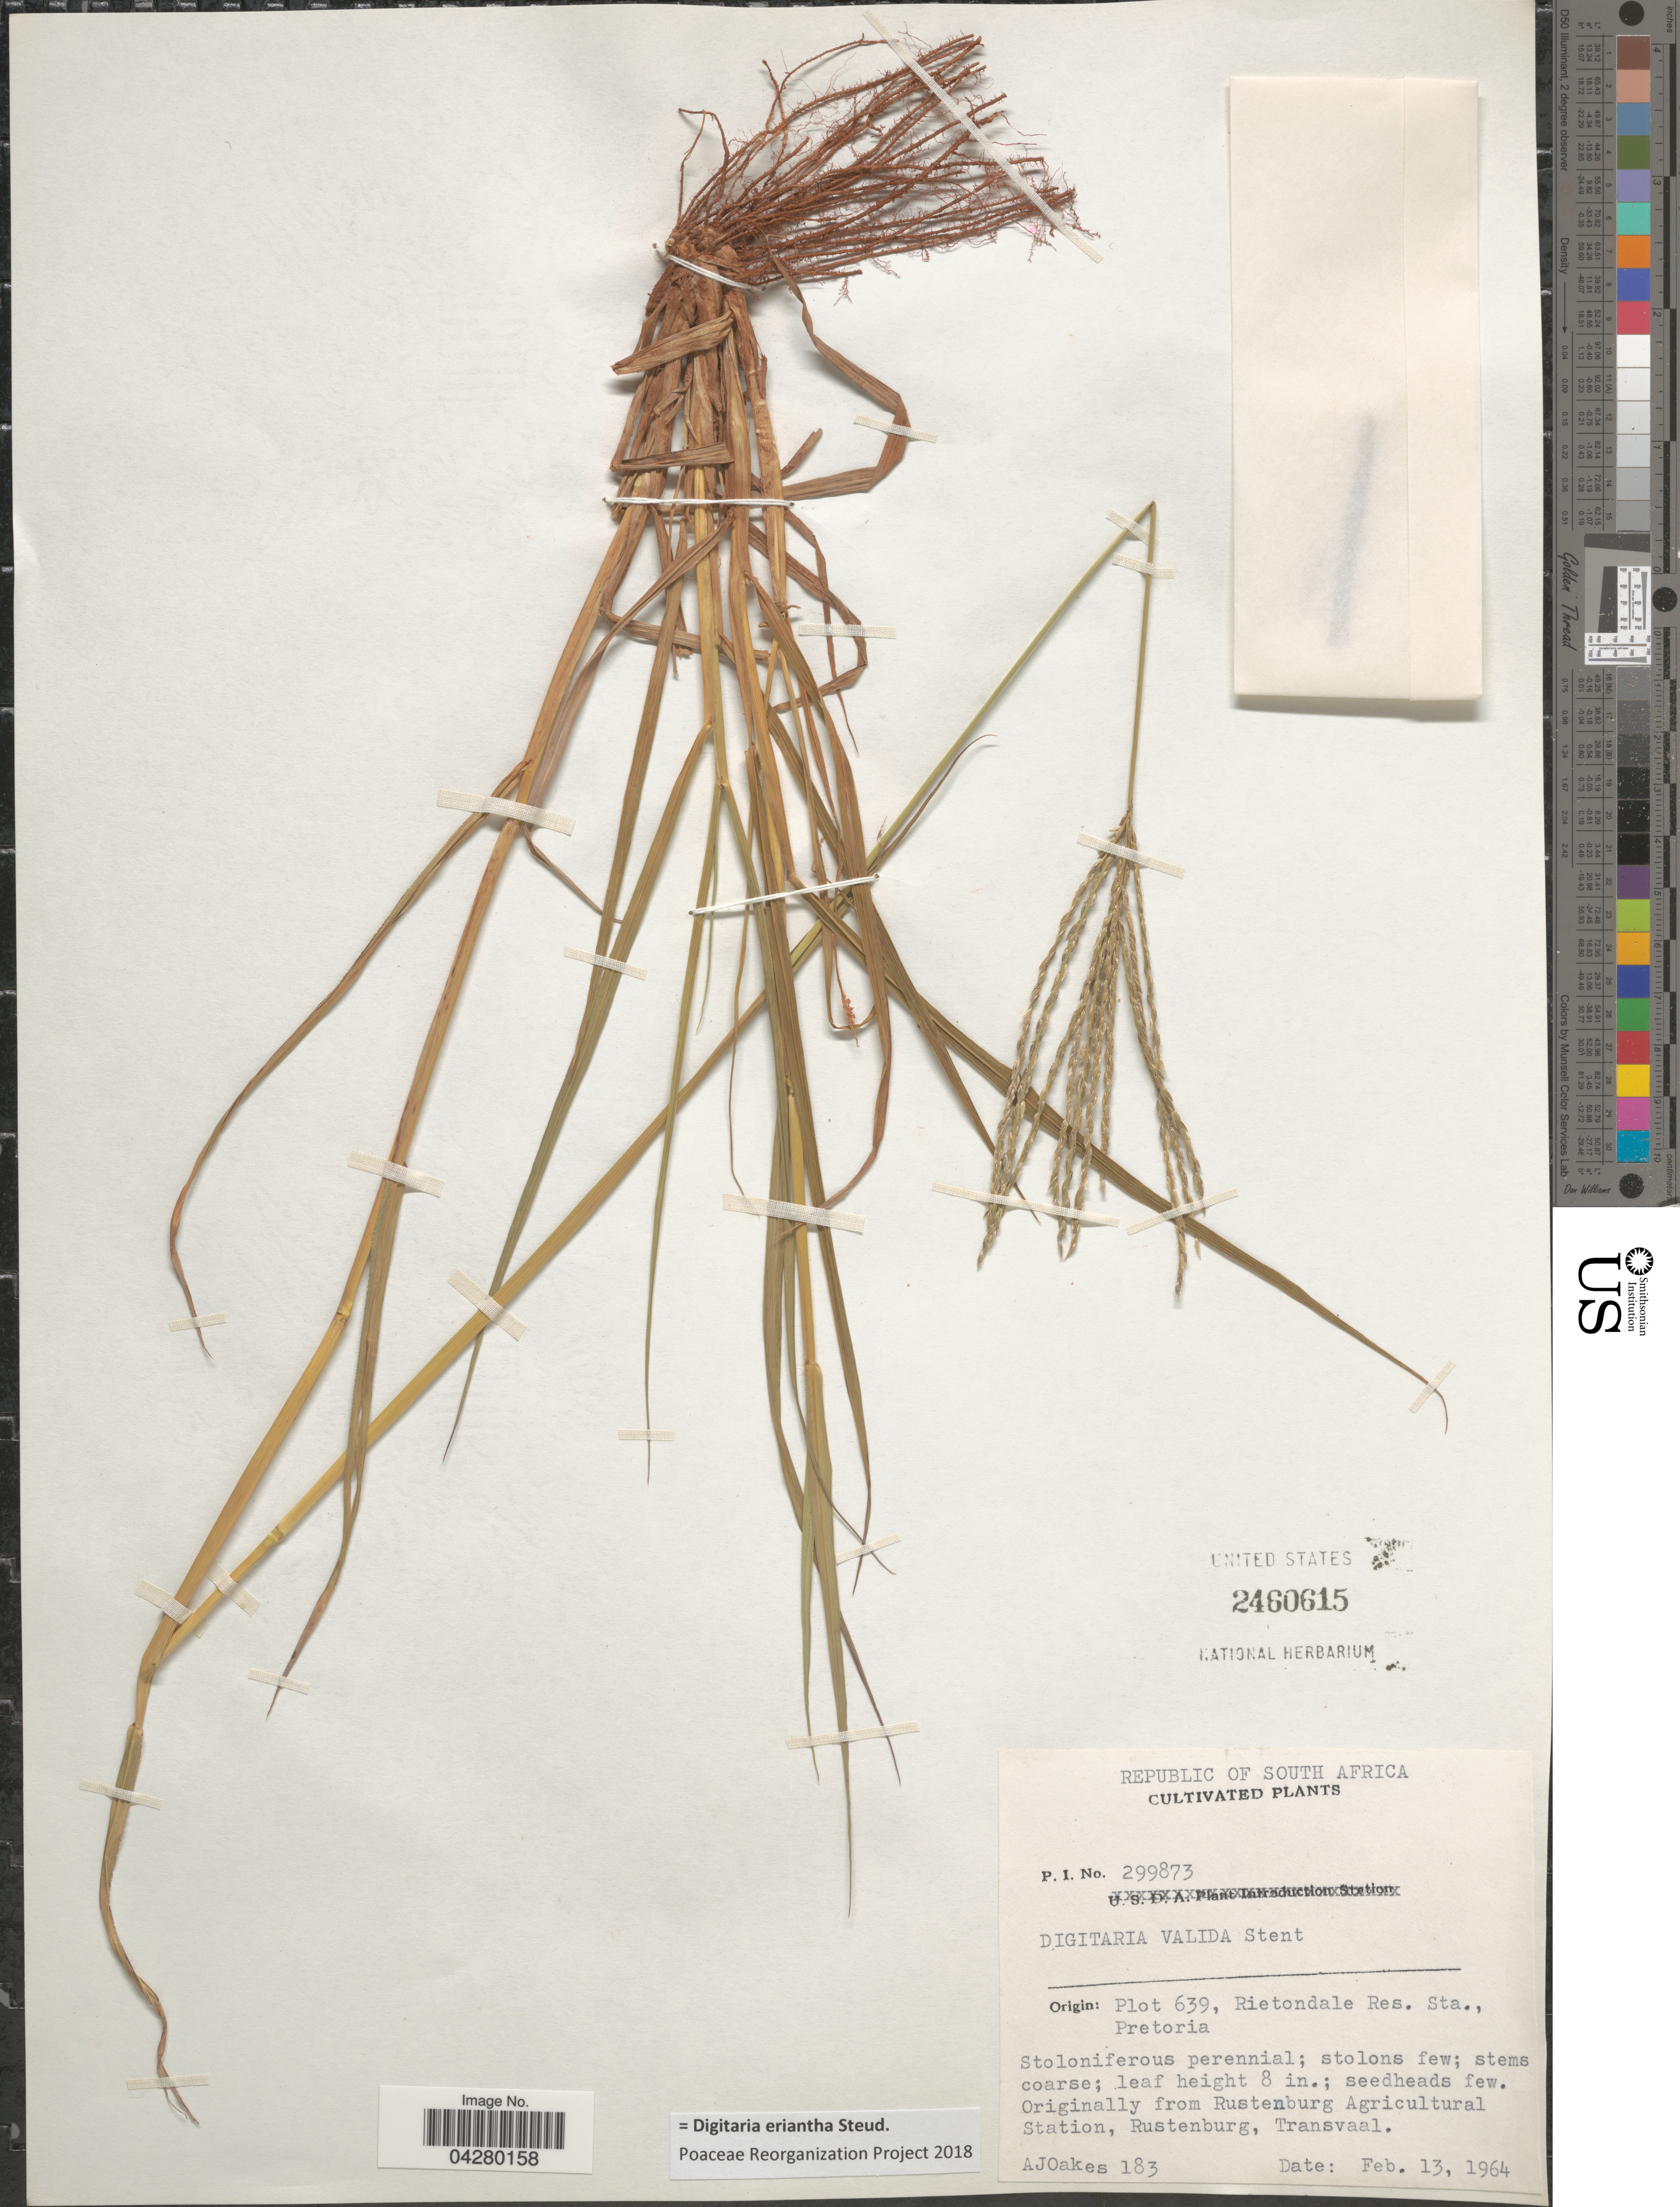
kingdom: Plantae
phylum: Tracheophyta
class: Liliopsida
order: Poales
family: Poaceae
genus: Digitaria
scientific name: Digitaria eriantha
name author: Steud.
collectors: A. Oakes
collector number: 183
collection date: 1964-02-13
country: South Africa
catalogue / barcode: US 2460615